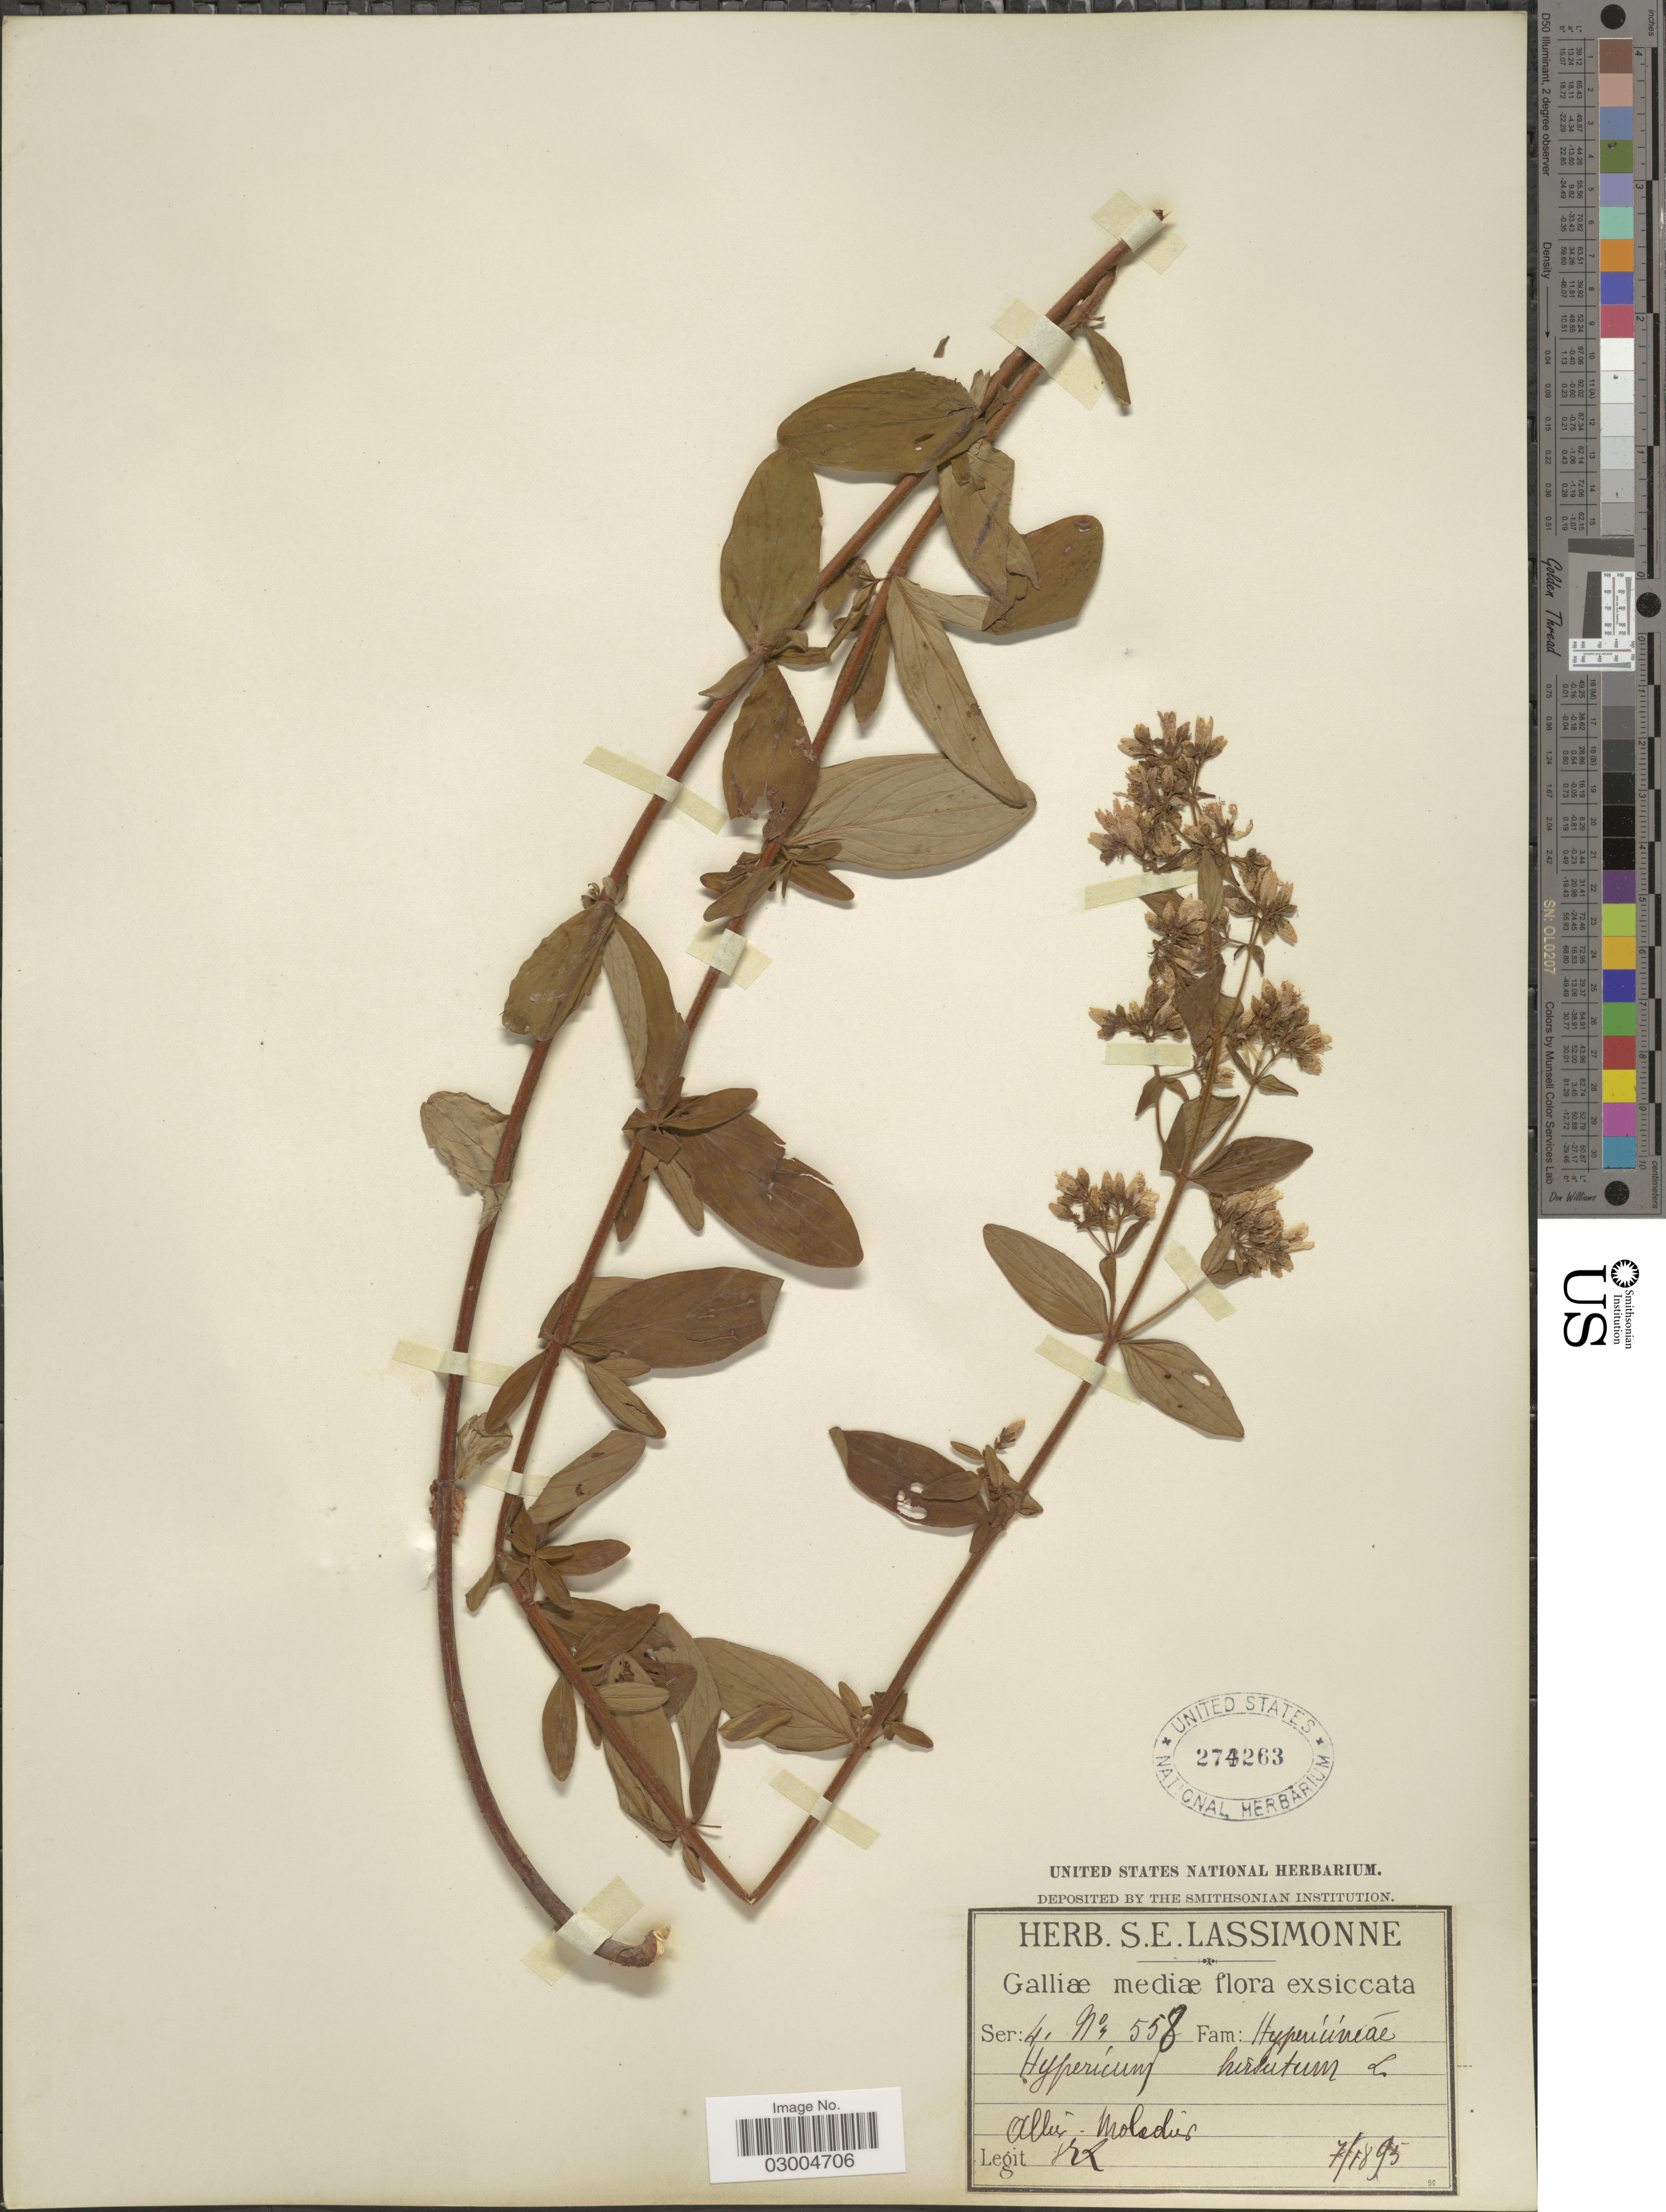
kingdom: Plantae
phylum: Tracheophyta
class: Magnoliopsida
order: Malpighiales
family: Hypericaceae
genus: Hypericum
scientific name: Hypericum hirsutum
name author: L.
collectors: S. Lassimonne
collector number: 4/558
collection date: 1895-07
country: France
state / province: Auvergne-Rhône-Alpes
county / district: Allier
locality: Galliæ mediæ [Central France]. Allier - Moladier.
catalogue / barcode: US 274263